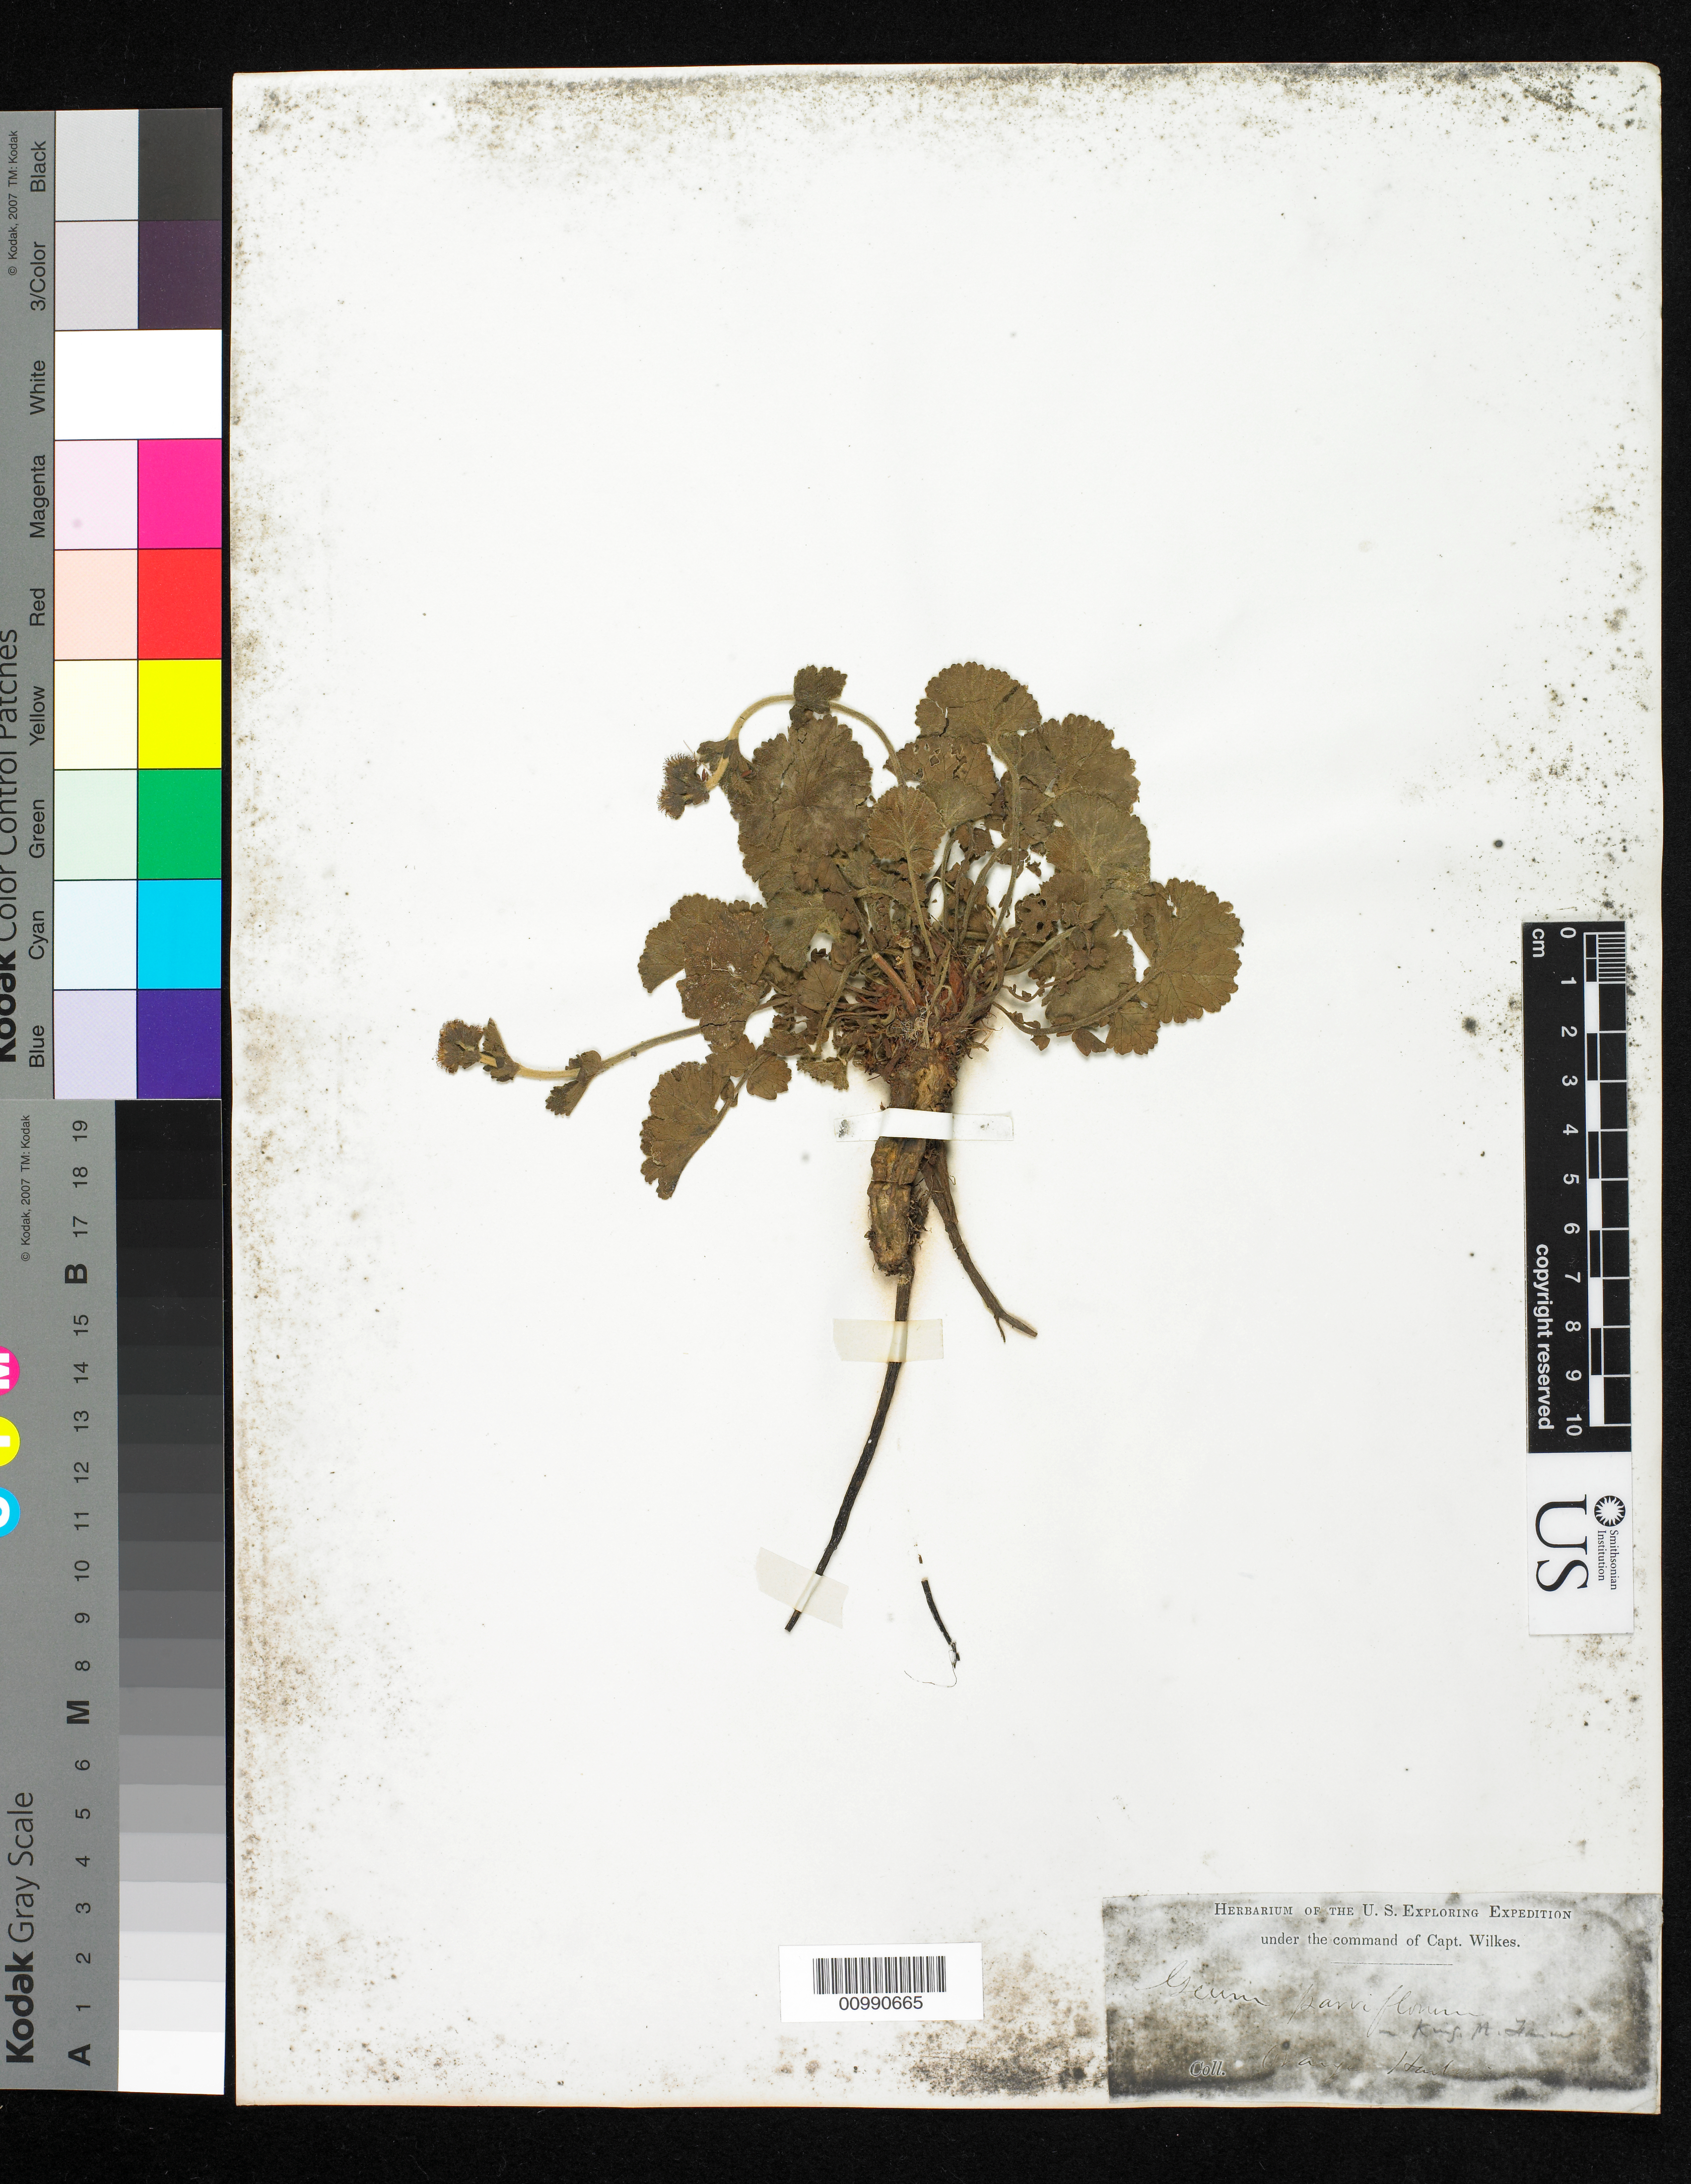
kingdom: Plantae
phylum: Tracheophyta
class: Magnoliopsida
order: Rosales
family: Rosaceae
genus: Geum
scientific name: Geum parviflorum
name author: Comm. ex Sm.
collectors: Wilkes Explor. Exped.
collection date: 1838/1842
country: Argentina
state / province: Tierra del Fuego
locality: Orange Harbour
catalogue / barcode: US 98533